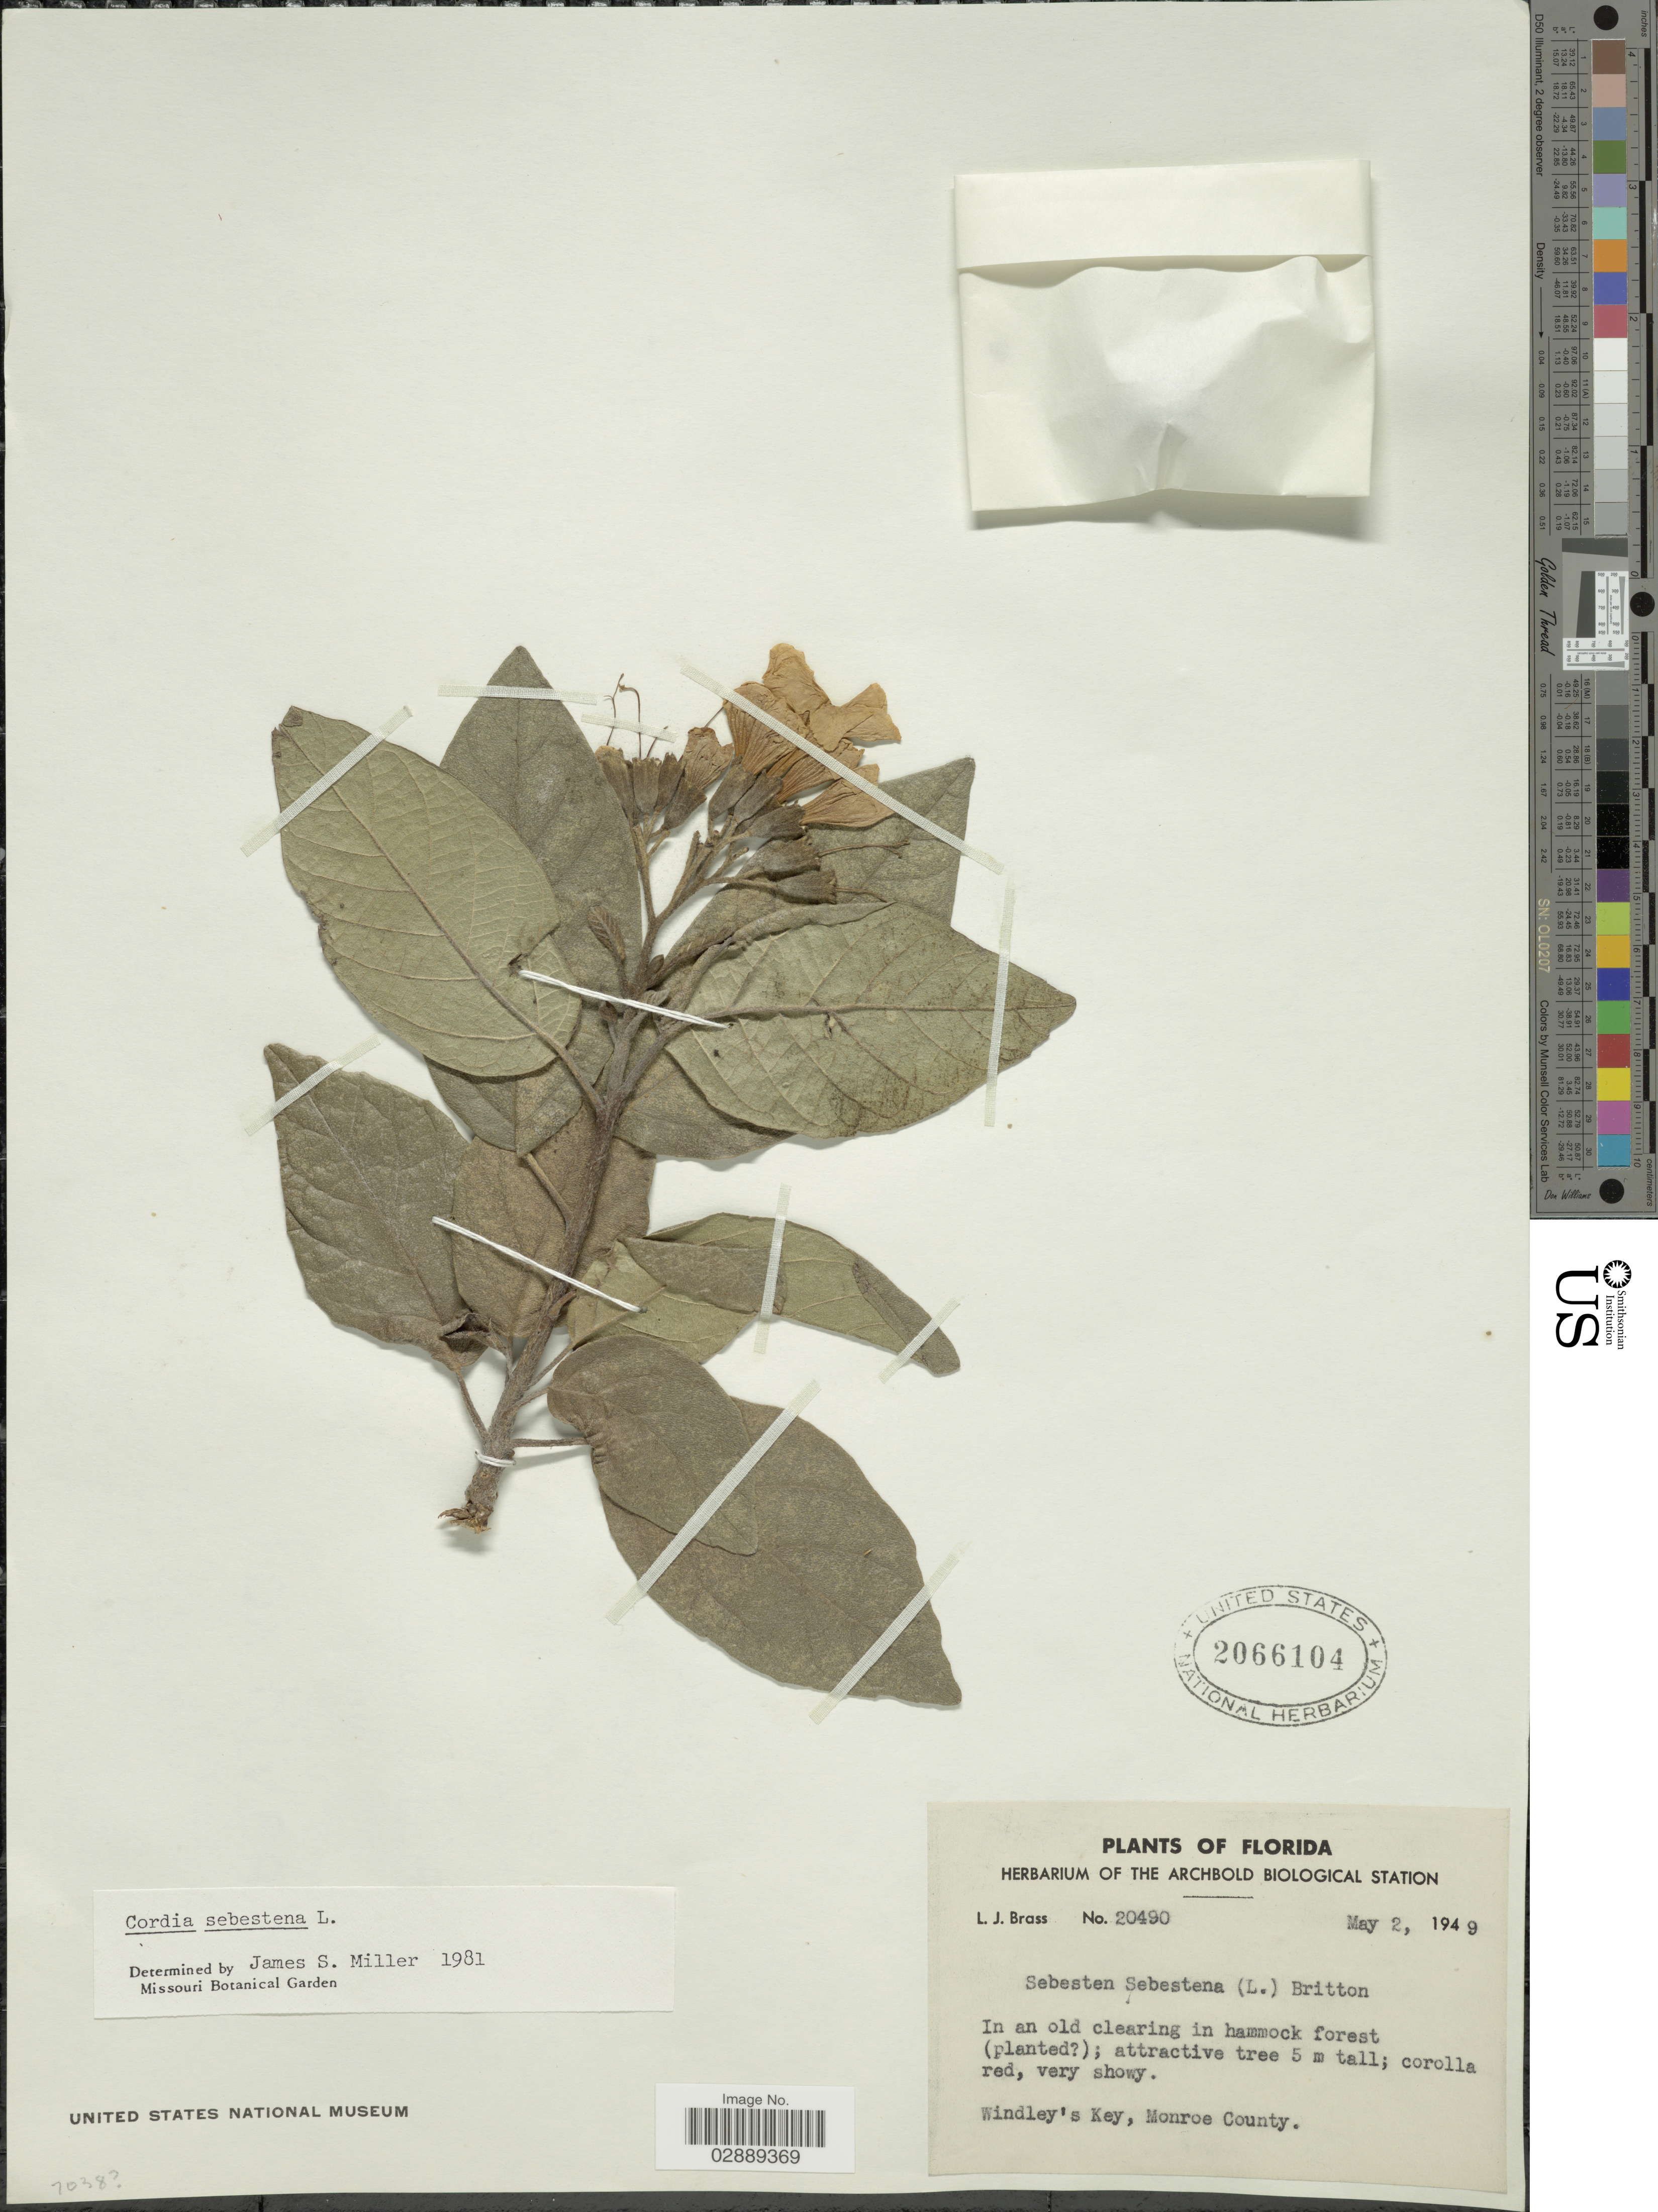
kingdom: Plantae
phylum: Tracheophyta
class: Magnoliopsida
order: Boraginales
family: Cordiaceae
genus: Cordia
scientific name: Cordia sebestena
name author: L.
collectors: L. J. Brass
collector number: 20490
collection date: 1949-05-02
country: United States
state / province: Florida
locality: In an old clearing in hammock forest (planted [unsure placement]). Windley's Key, Monroe County.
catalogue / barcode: US 2066104